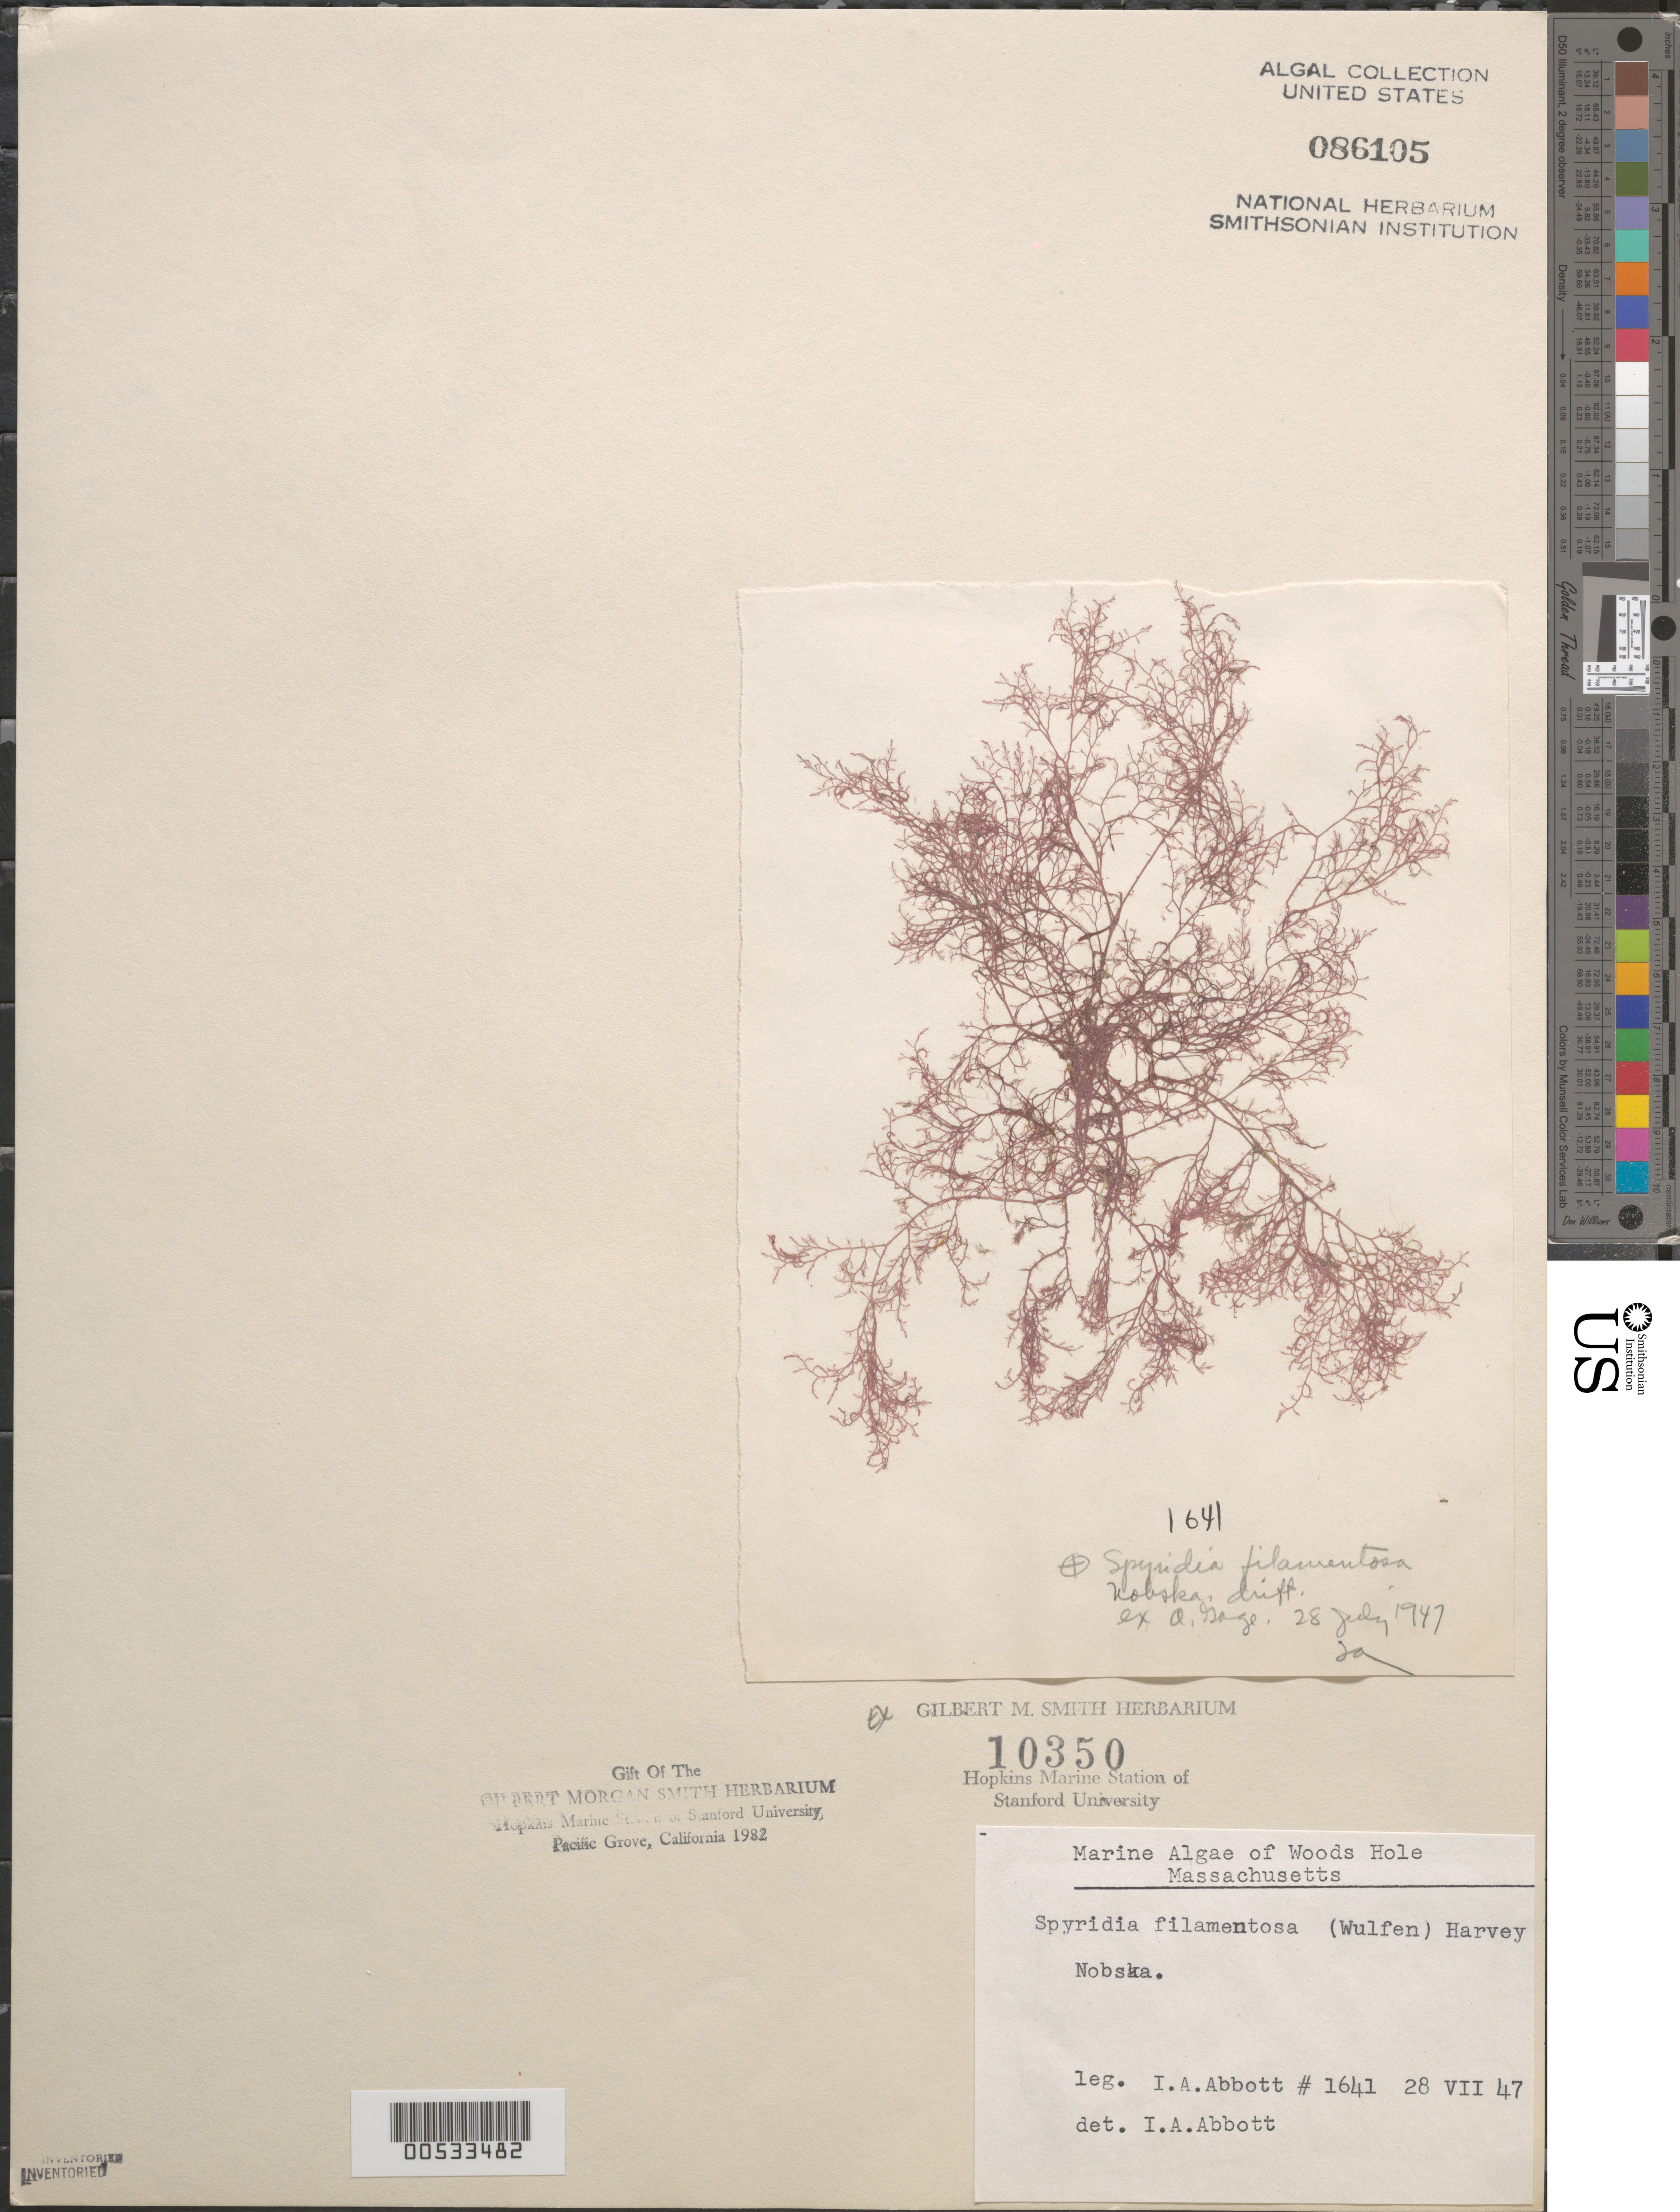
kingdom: Plantae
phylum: Rhodophyta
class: Florideophyceae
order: Ceramiales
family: Spyridiaceae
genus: Spyridia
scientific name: Spyridia filamentosa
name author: (Wulfen) Harv.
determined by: Abbott, Isabella A.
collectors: I. A. Abbott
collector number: IAA 1641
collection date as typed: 28 Jul 1947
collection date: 1947-07-28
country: United States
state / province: Massachusetts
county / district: Barnstable County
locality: Nobska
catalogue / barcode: US 86105